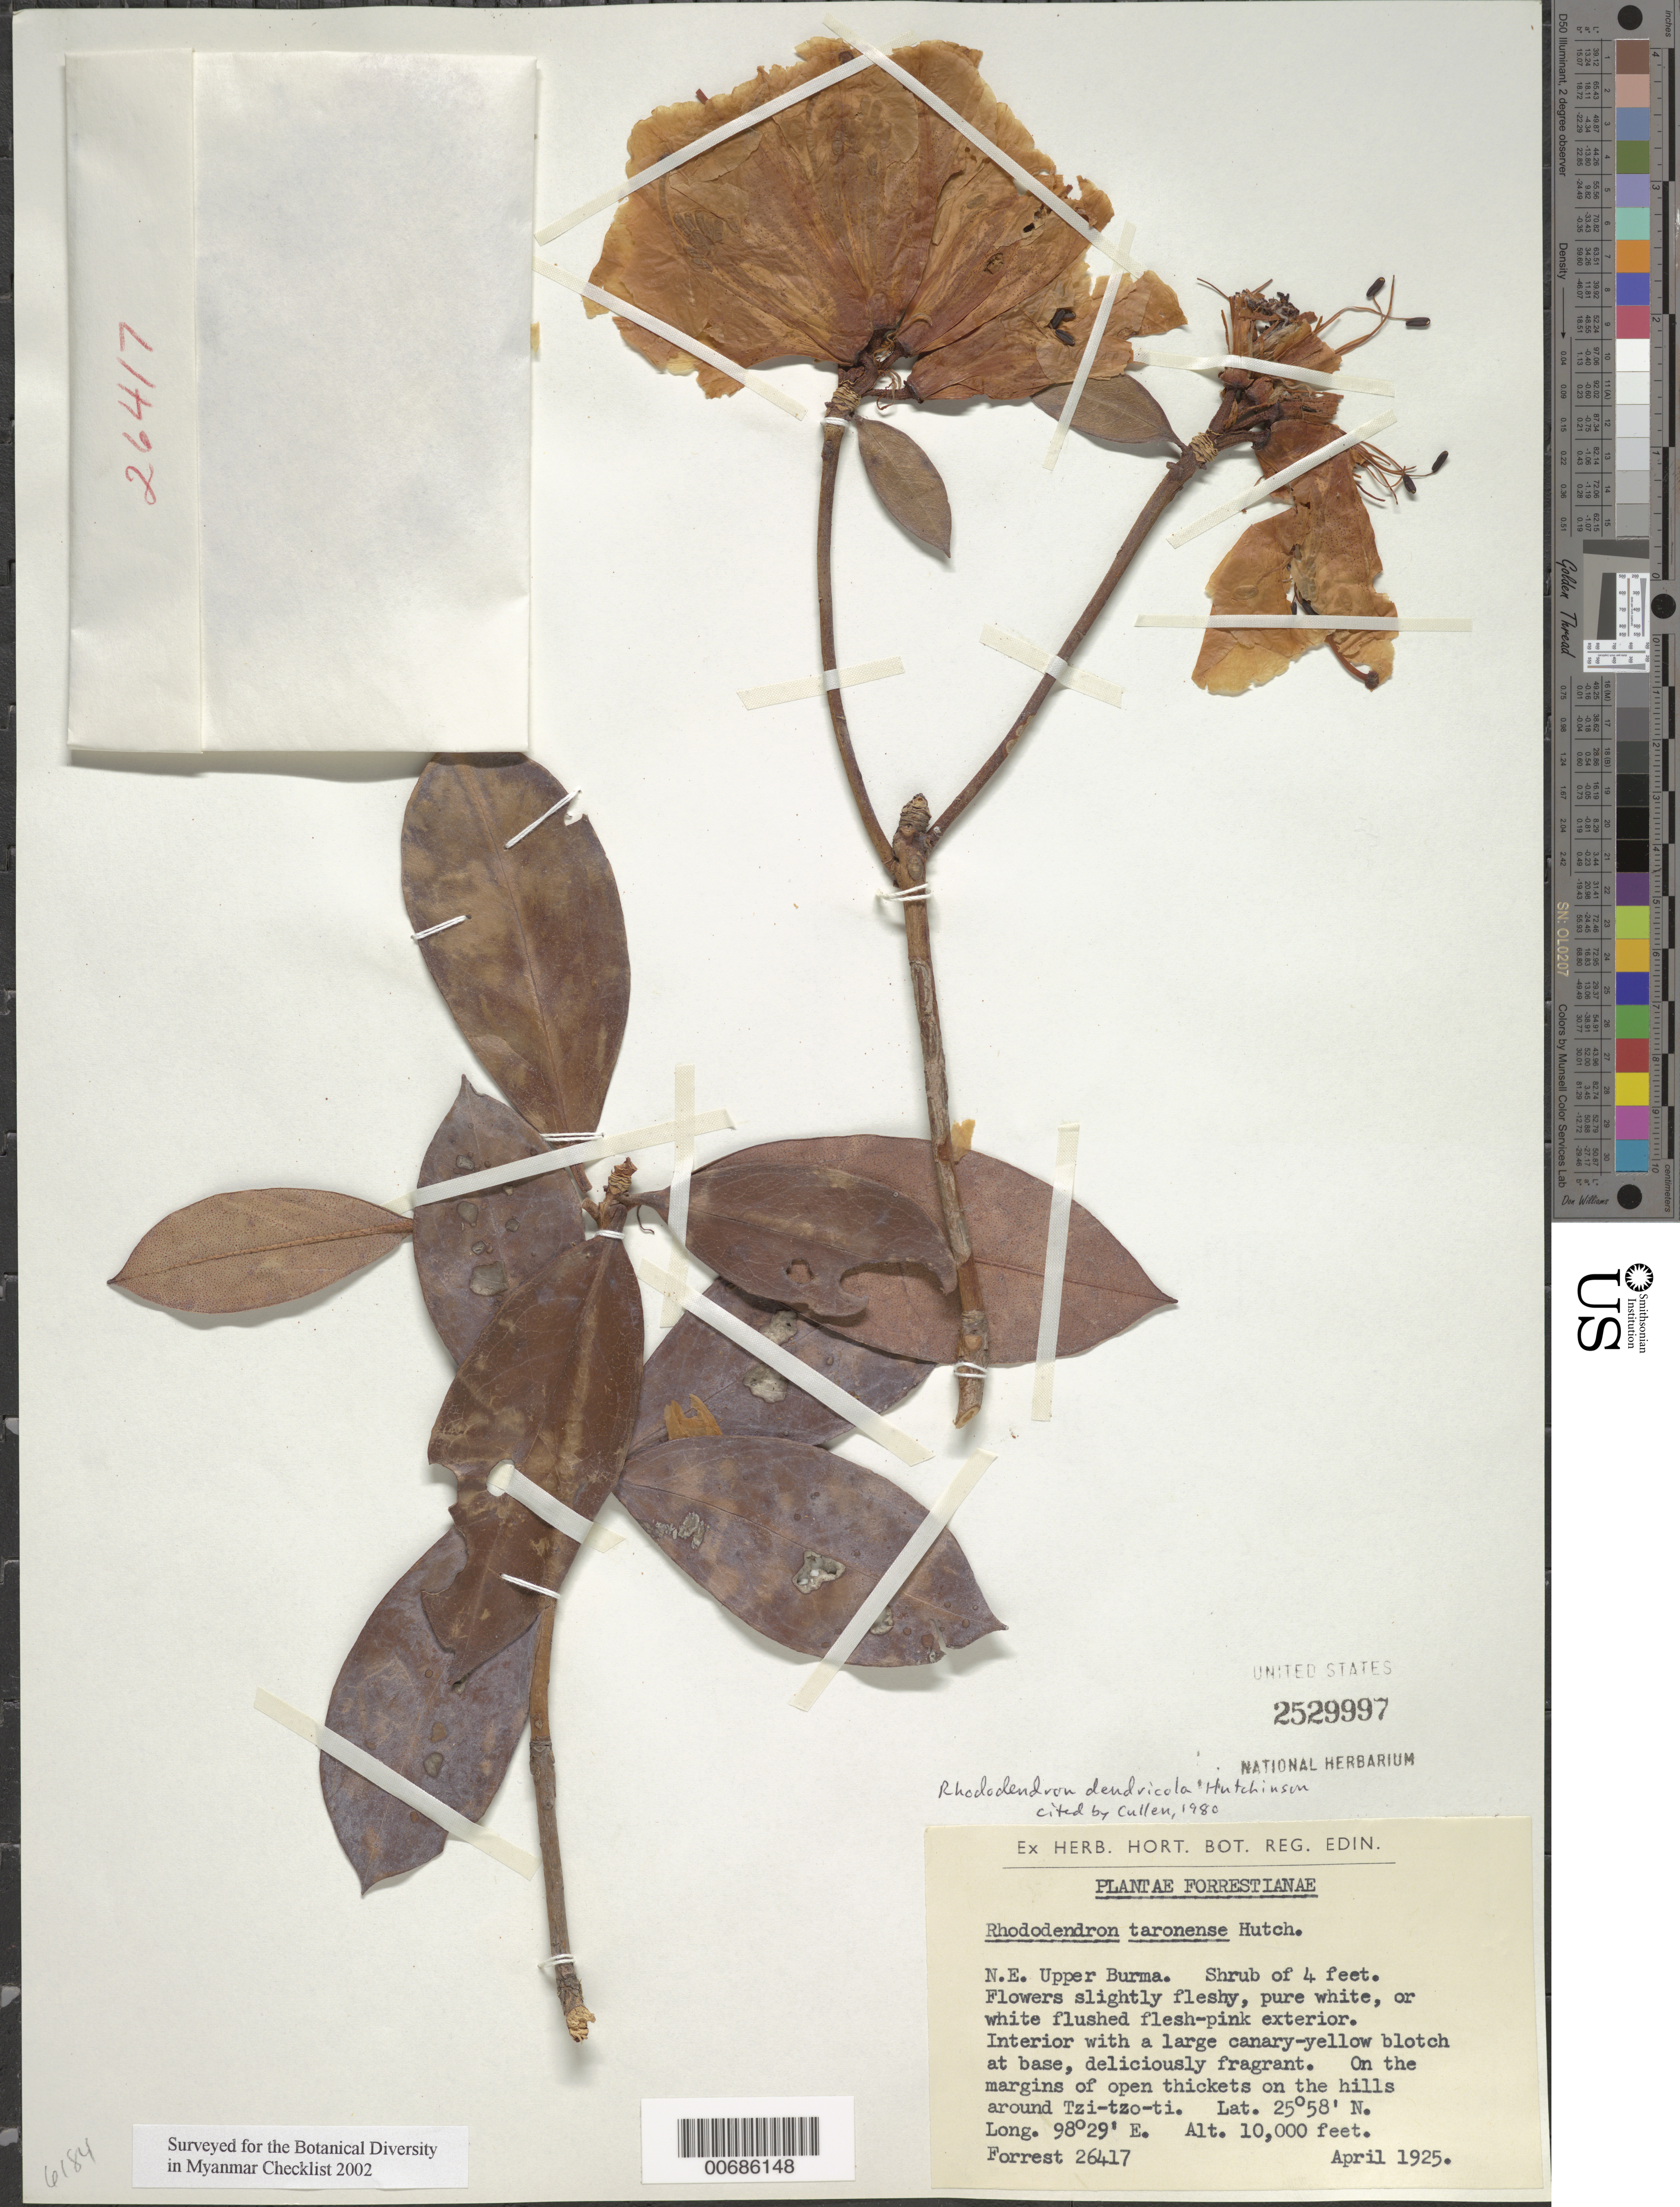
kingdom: Plantae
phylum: Tracheophyta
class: Magnoliopsida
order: Ericales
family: Ericaceae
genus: Rhododendron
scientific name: Rhododendron dendricola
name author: Hutch.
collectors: G. Forrest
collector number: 26417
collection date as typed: Apr 1925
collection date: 1925-04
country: Myanmar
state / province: Kachin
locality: Tzi-tzo-ti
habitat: Margins of open thickets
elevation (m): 3048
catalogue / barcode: US 2529997